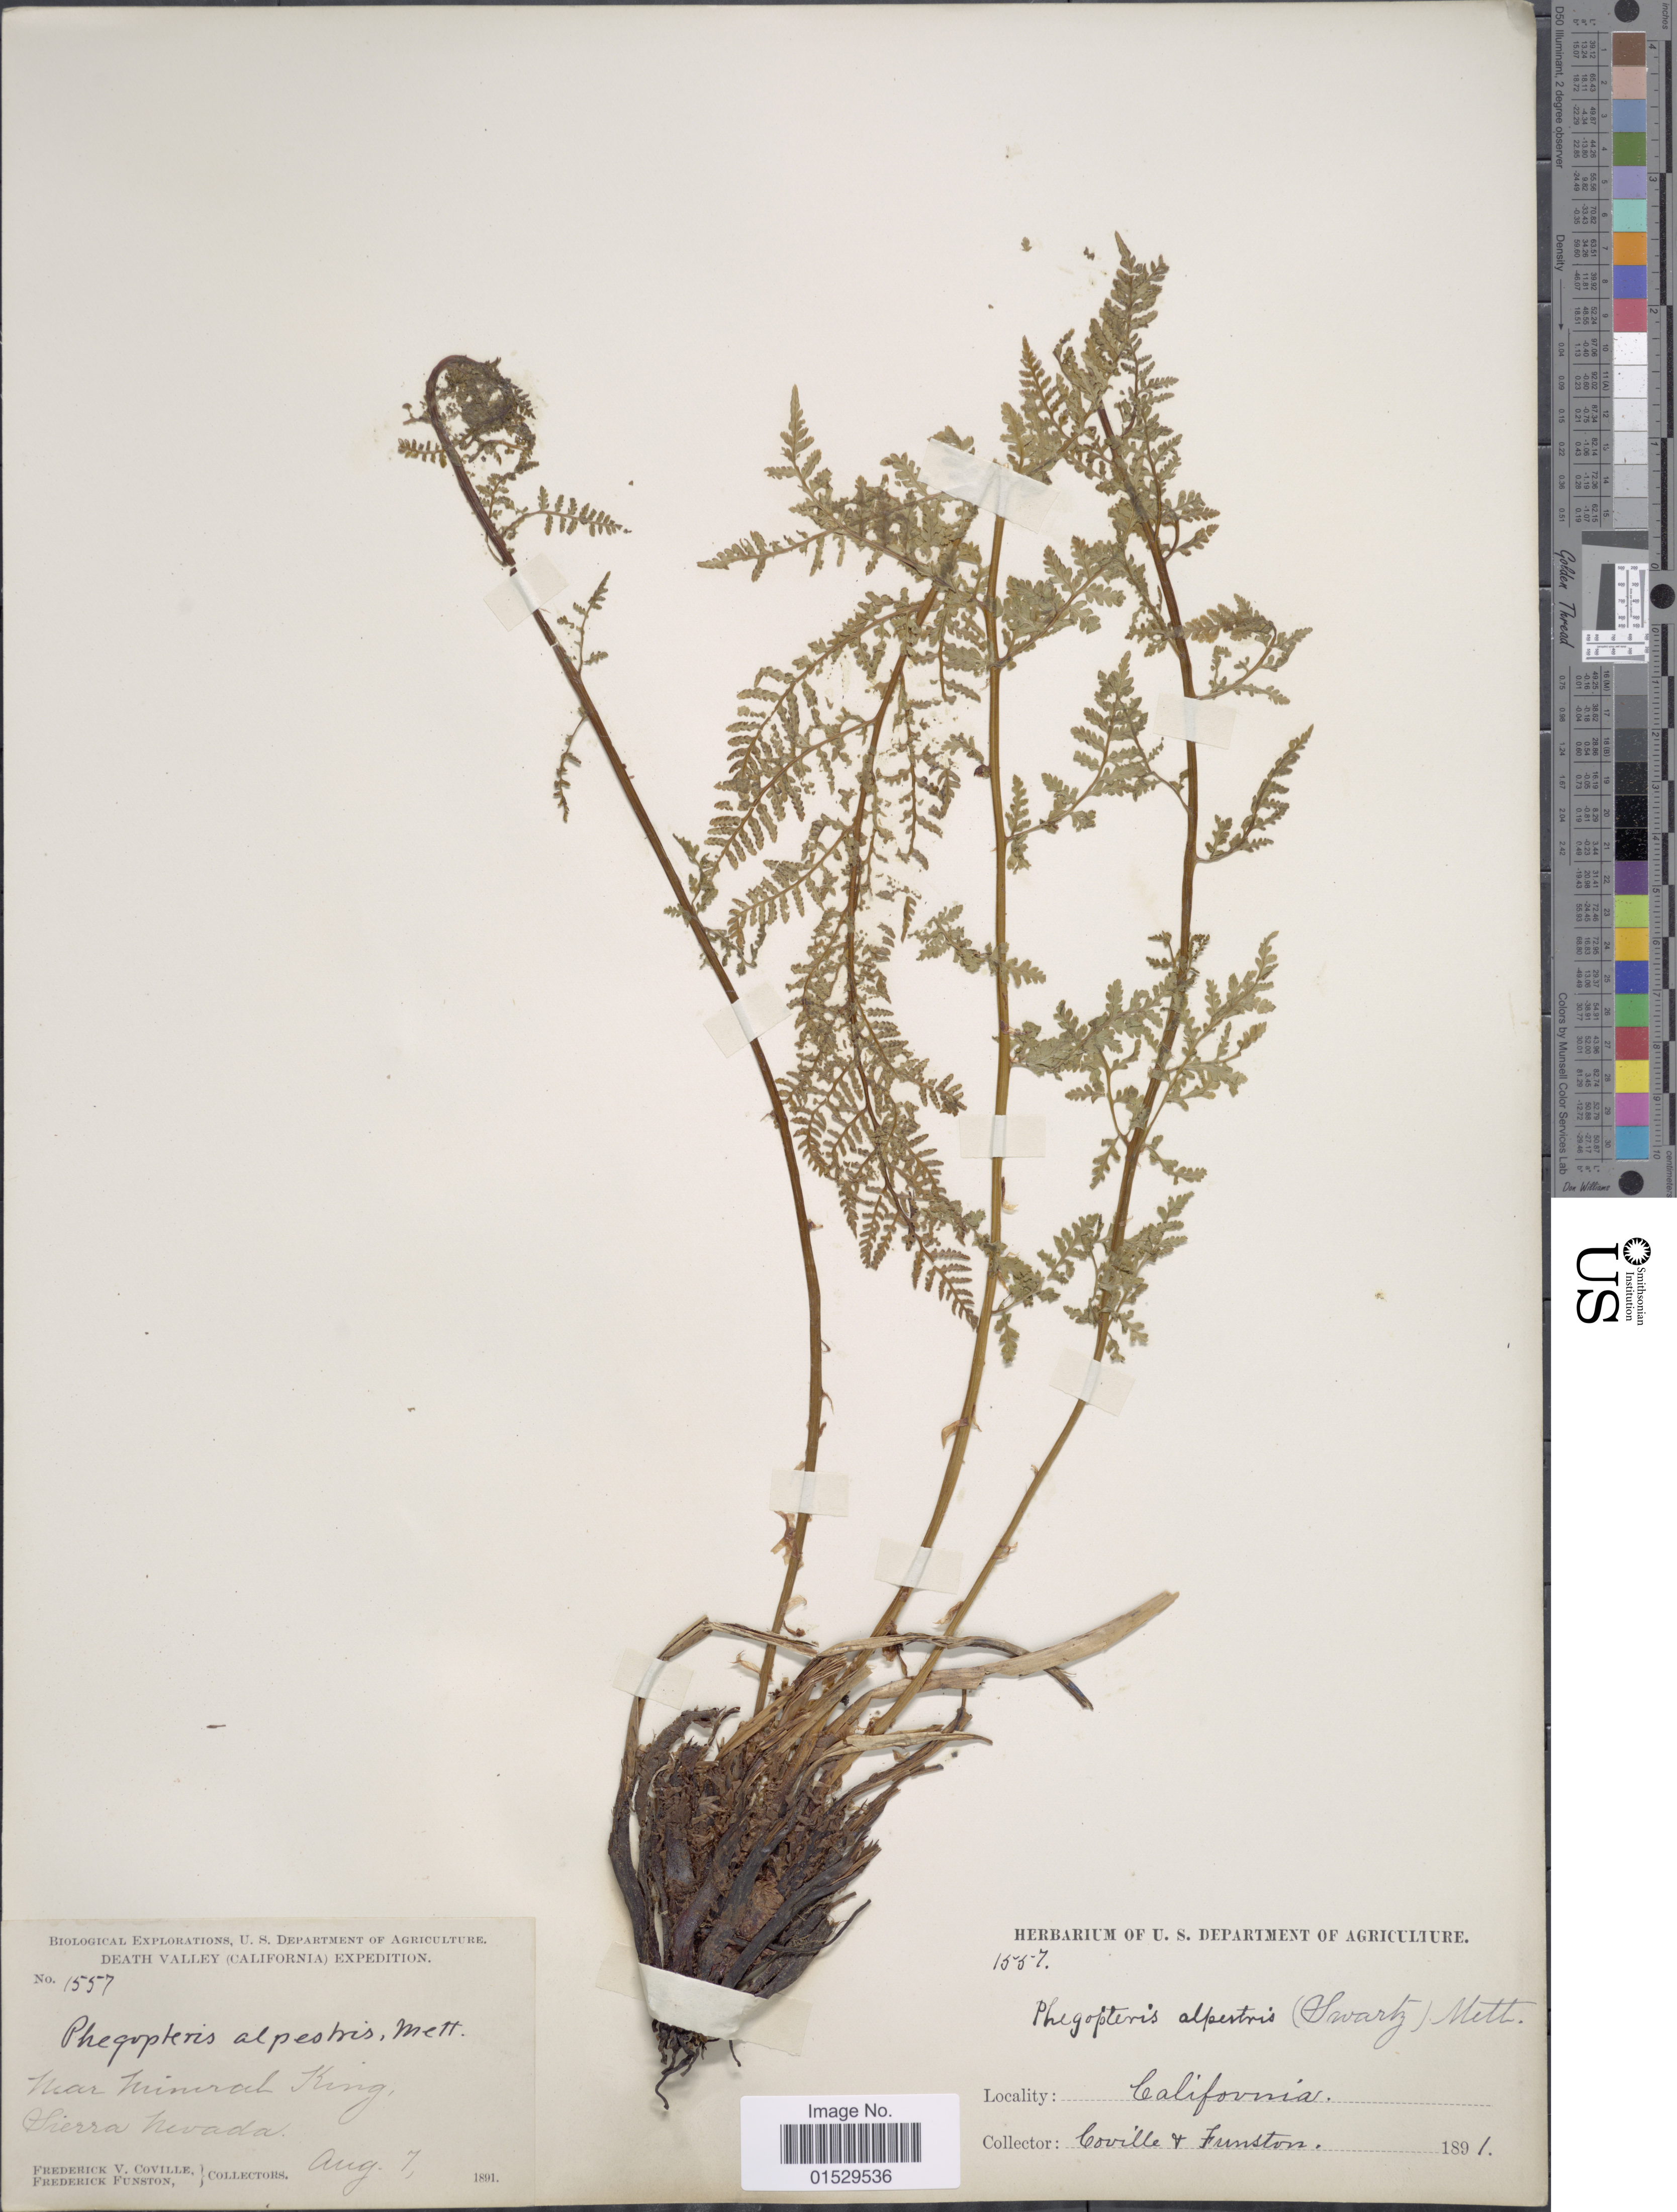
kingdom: Plantae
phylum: Tracheophyta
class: Polypodiopsida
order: Polypodiales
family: Athyriaceae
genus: Athyrium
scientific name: Athyrium distentifolilum subsp. americanum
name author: (Butters) Hultén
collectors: F. V. Coville & F. Funston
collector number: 1557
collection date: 1891-08-07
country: United States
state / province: California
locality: Death Valley (California), near Mineral King, Sierra Nevada